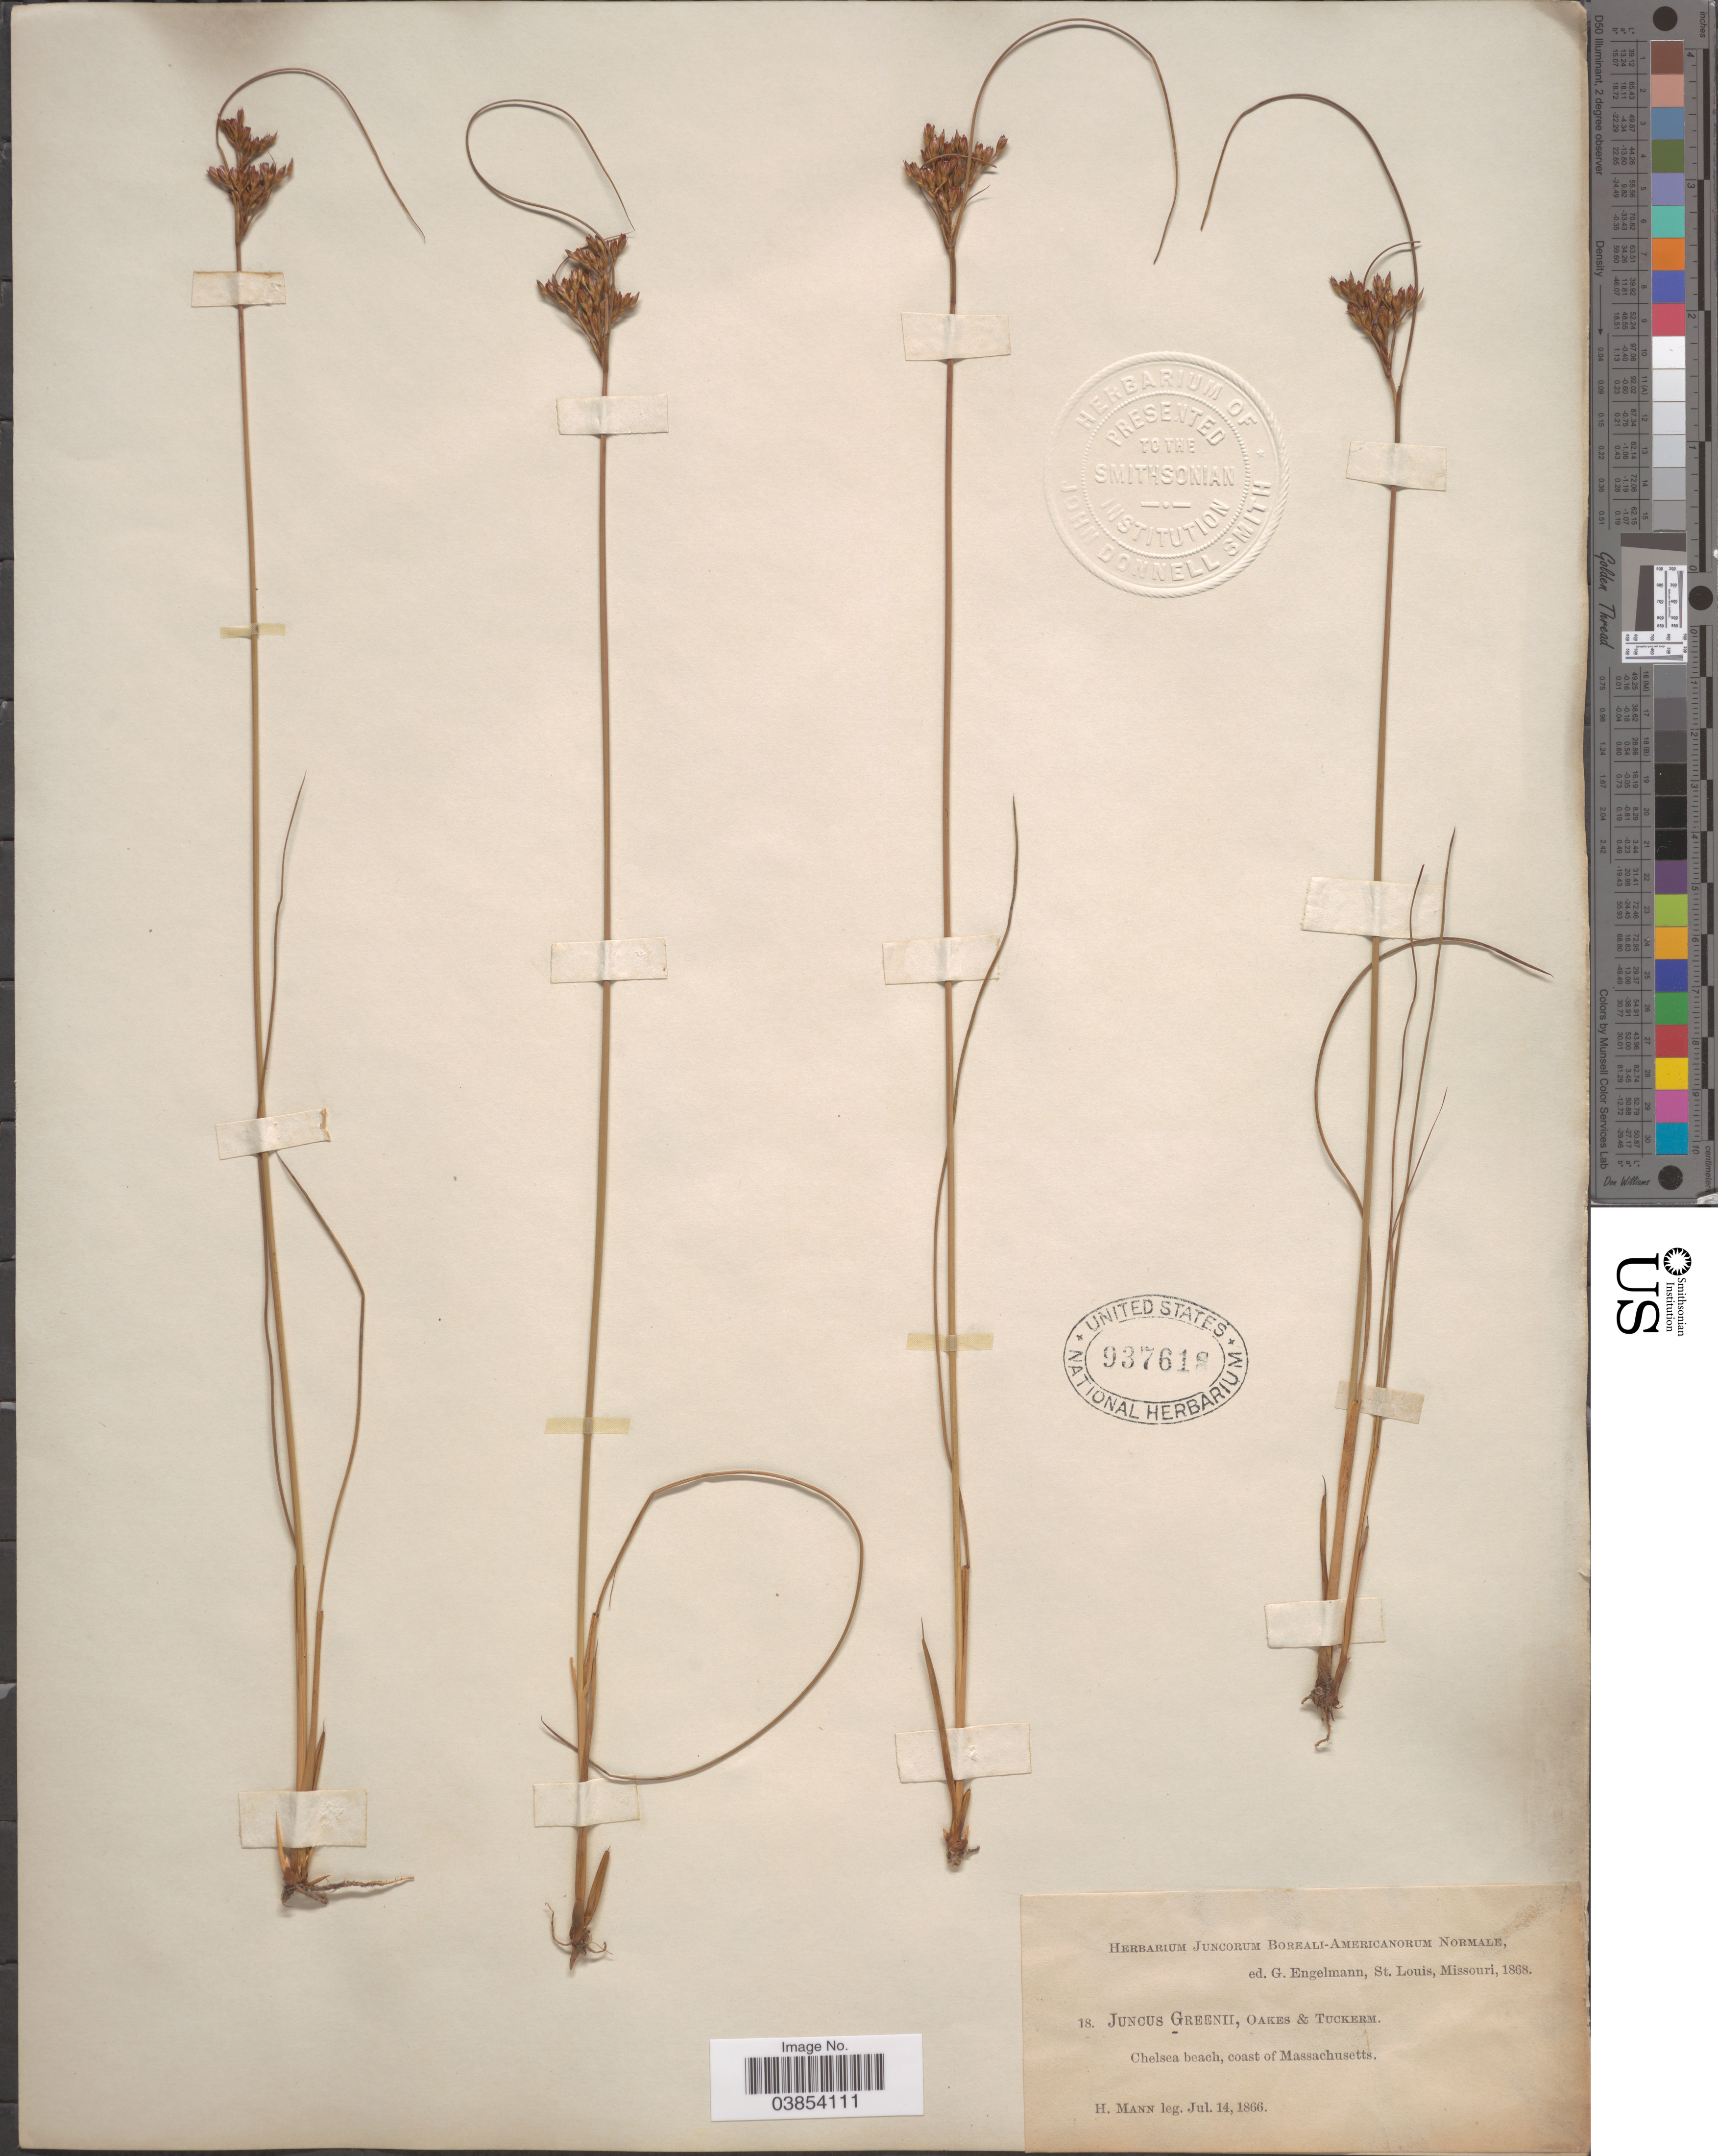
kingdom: Plantae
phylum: Tracheophyta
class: Liliopsida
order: Poales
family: Juncaceae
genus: Juncus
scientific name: Juncus greenei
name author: Oakes & Tuck.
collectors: H. Mann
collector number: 18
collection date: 1866-07-14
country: United States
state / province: Massachusetts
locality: Chelsea beach, coast of Massachusetts.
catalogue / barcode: US 937618